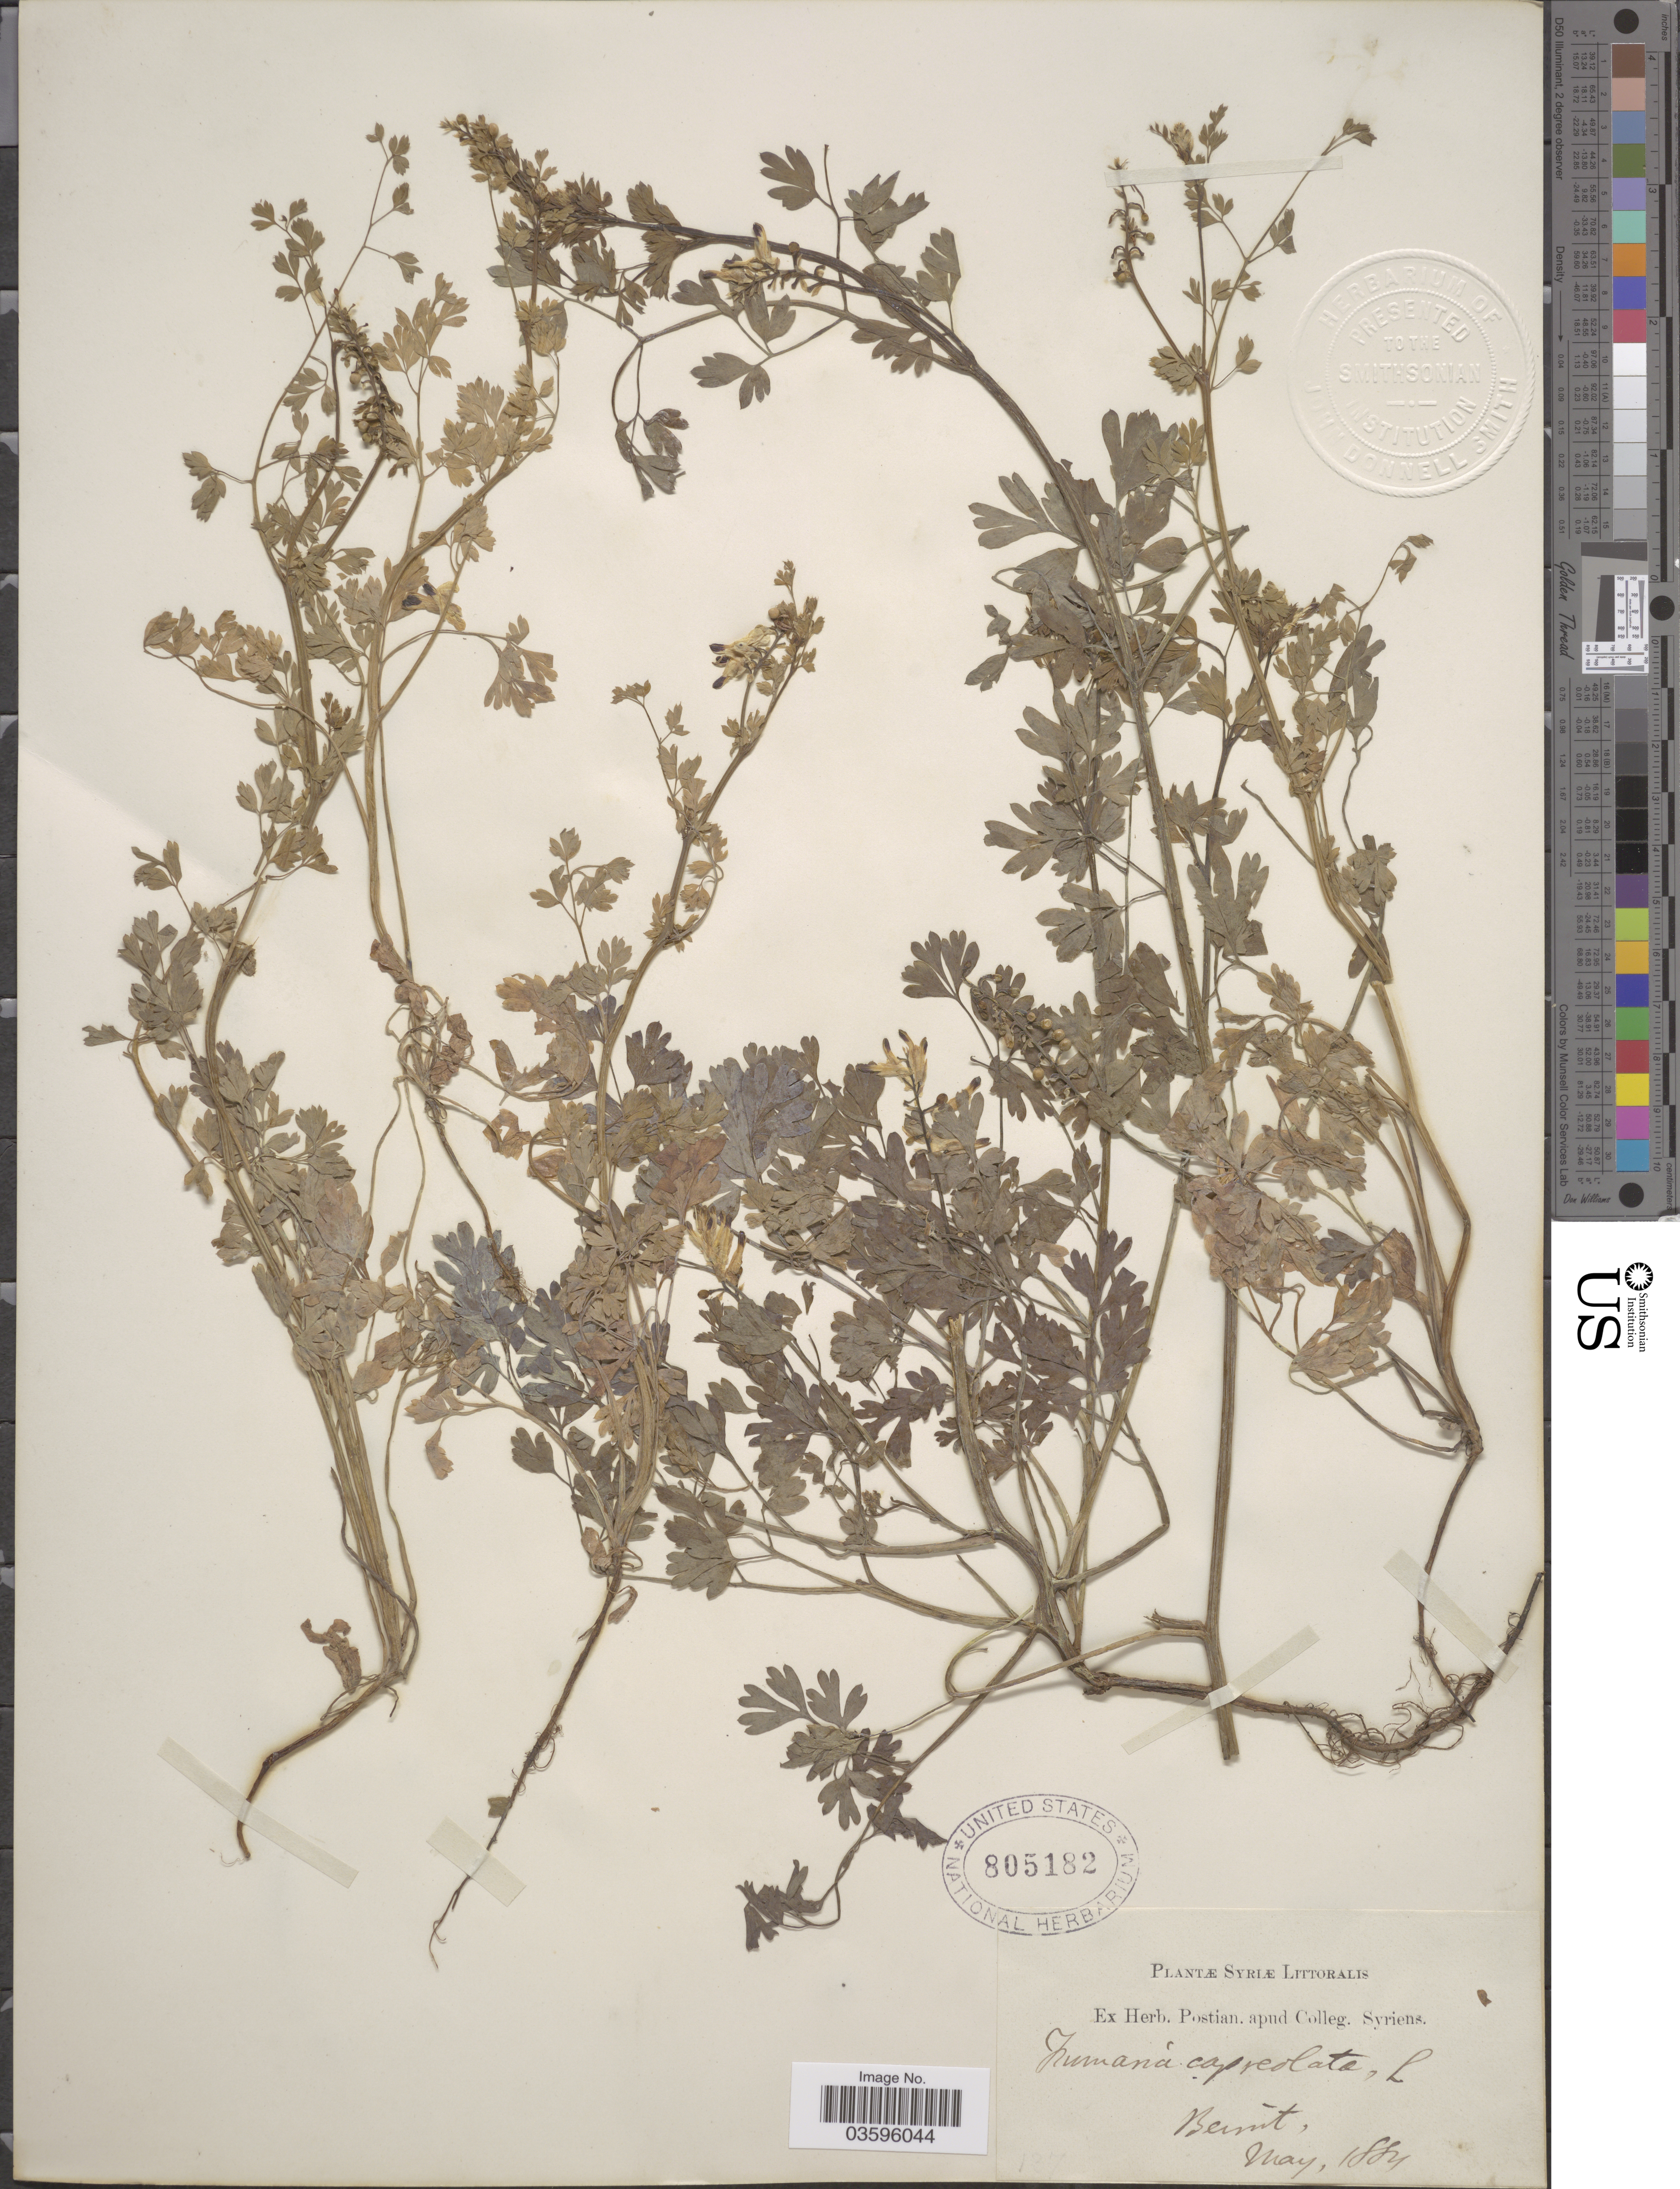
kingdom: Plantae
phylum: Tracheophyta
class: Magnoliopsida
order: Ranunculales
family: Papaveraceae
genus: Fumaria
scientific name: Fumaria capreolata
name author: L.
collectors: ex herb. Postian. apud Colleg. Syriens. Protest. USE "Fannie P. A. Shepard" (10308853) AS PRIMARY COLLECTOR INSTEAD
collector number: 137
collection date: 1884-05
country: Lebanon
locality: Syriœ Littoralis. Beirut.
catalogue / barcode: US 805182